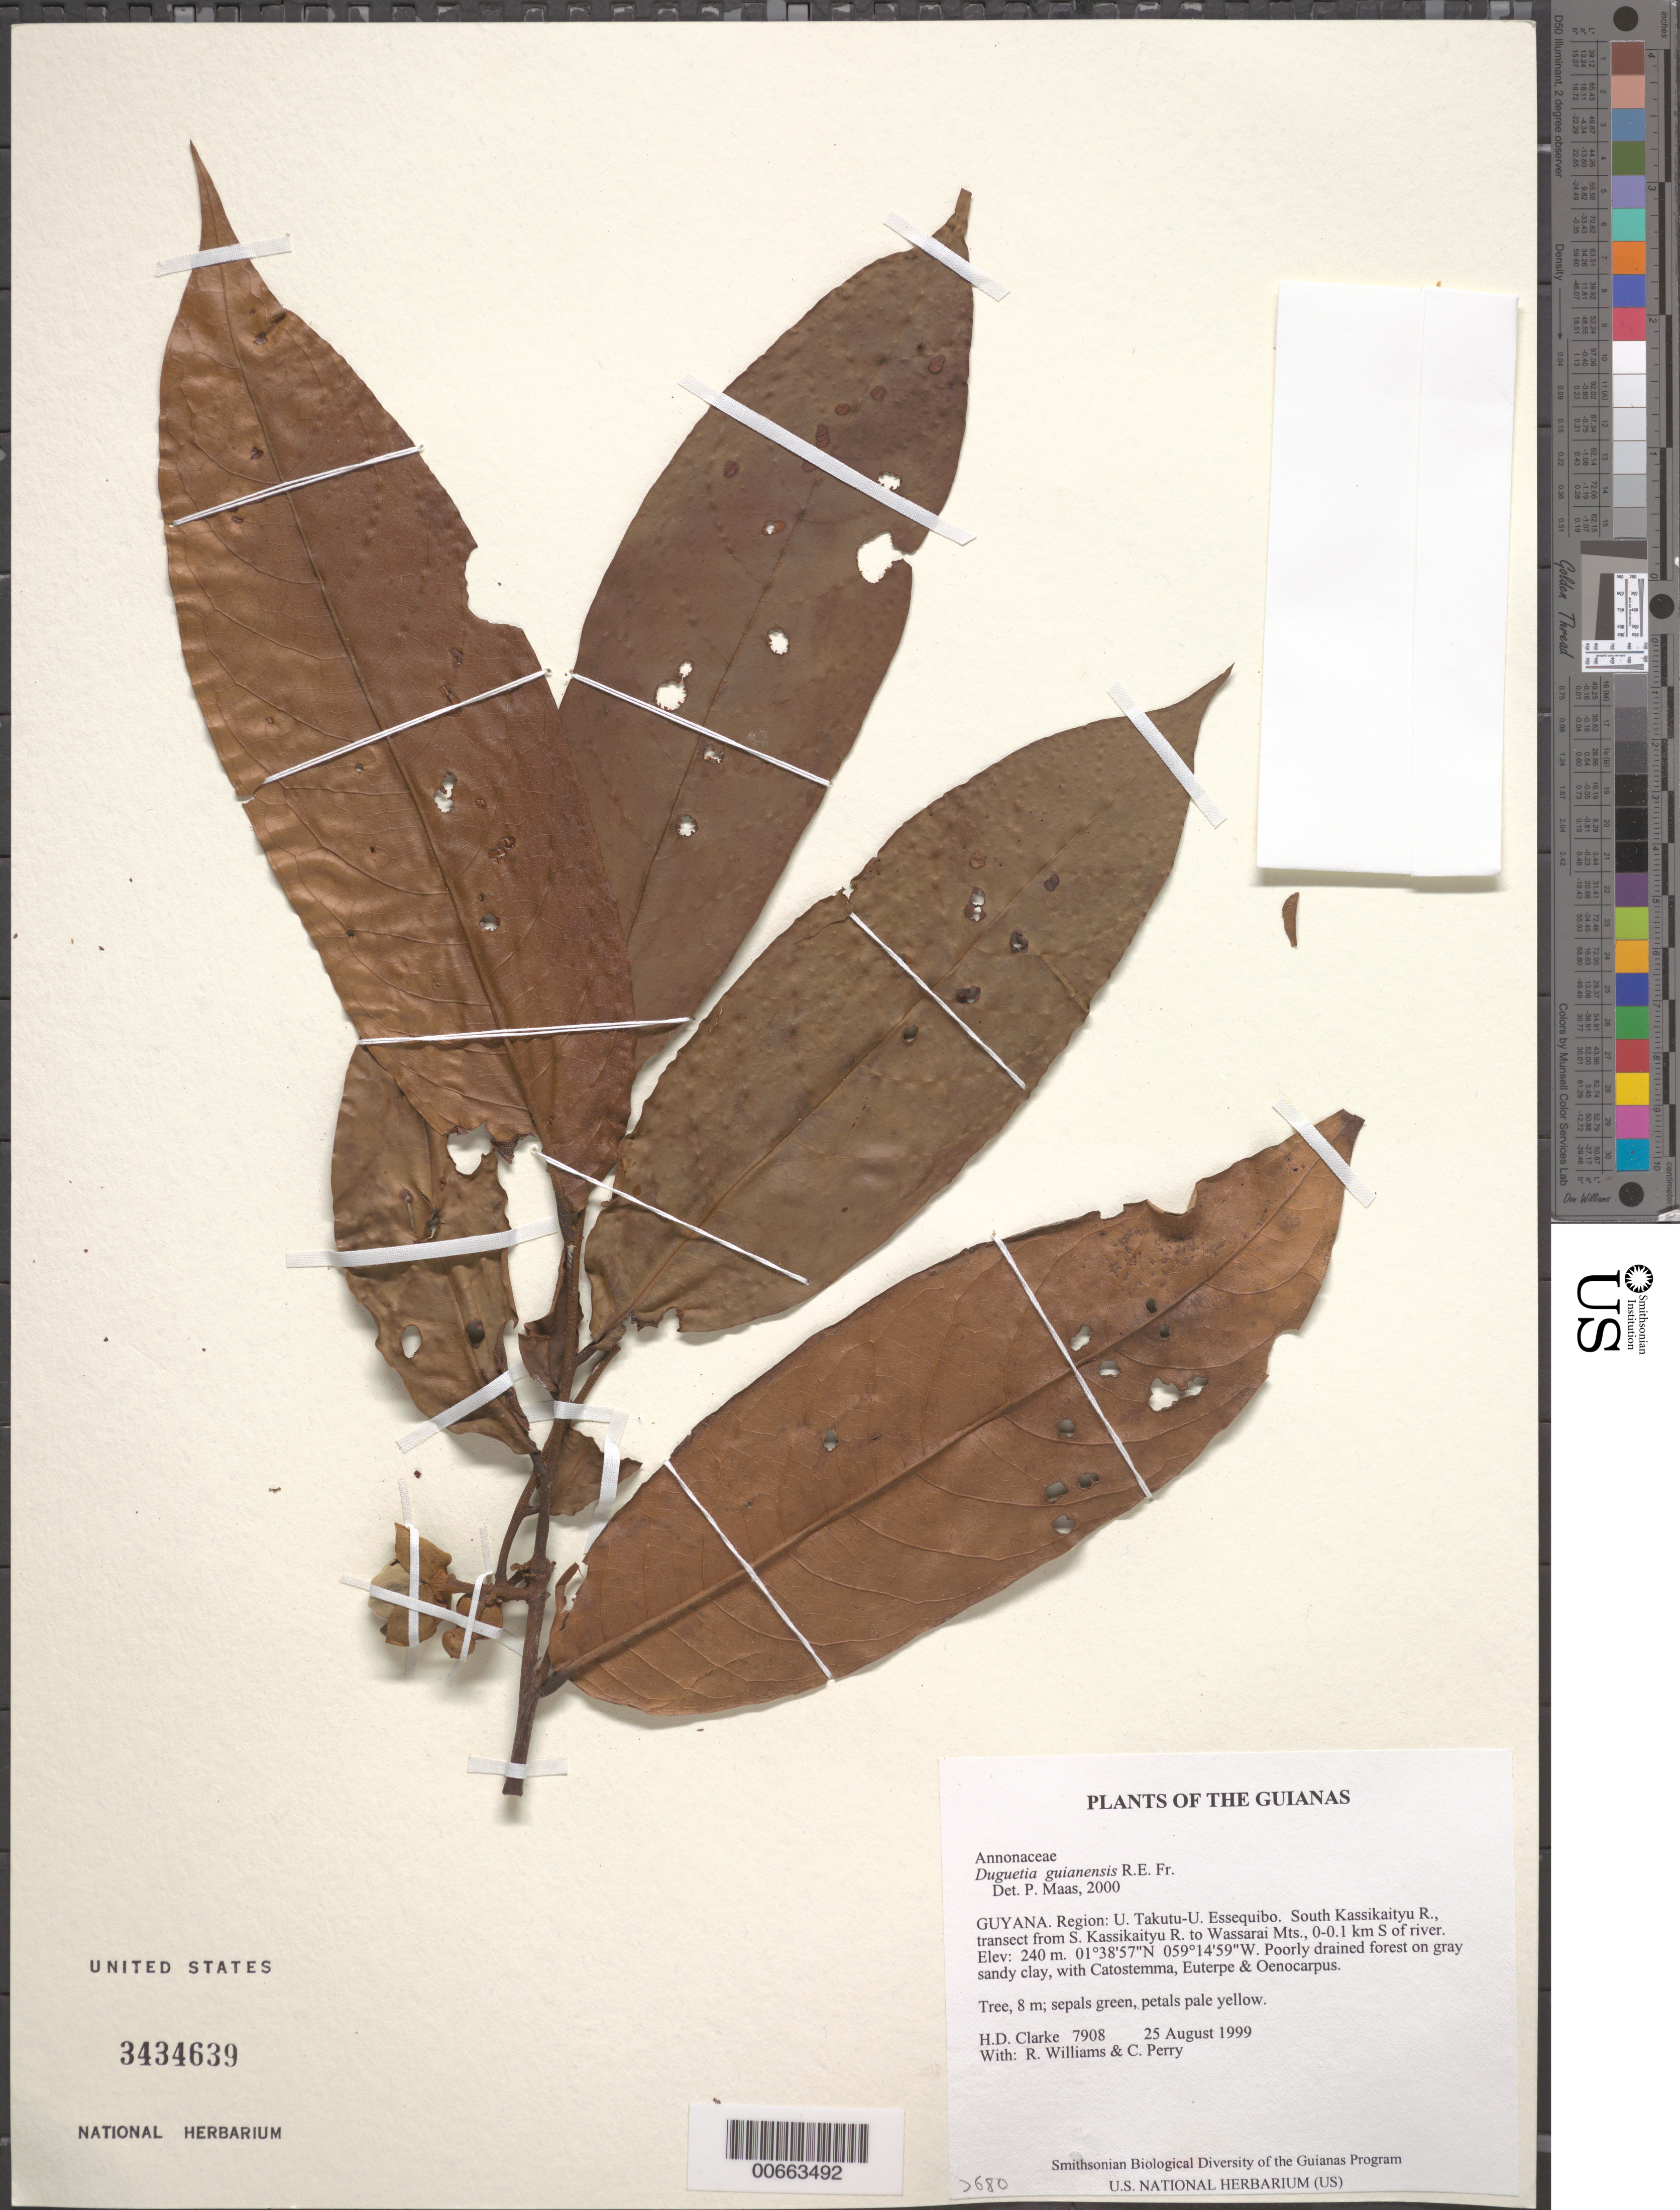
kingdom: Plantae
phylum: Tracheophyta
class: Magnoliopsida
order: Magnoliales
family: Annonaceae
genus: Duguetia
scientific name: Duguetia guianensis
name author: R.E. Fr.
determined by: Maas, Paul J. M.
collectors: H. D. Clarke, R. Williams & C. Perry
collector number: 7908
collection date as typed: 25 August 1999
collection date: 1999-08-25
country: Guyana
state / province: U. Takutu-U. Essequibo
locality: South Kassikaityu R., transect from S. Kassikaityu R. to Wassarai Mts., 0-0.1 km S of river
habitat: Poorly drained forest on gray sandy clay, with Catostemma, Euterpe & Oenocarpus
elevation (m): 240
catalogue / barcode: US 3434639